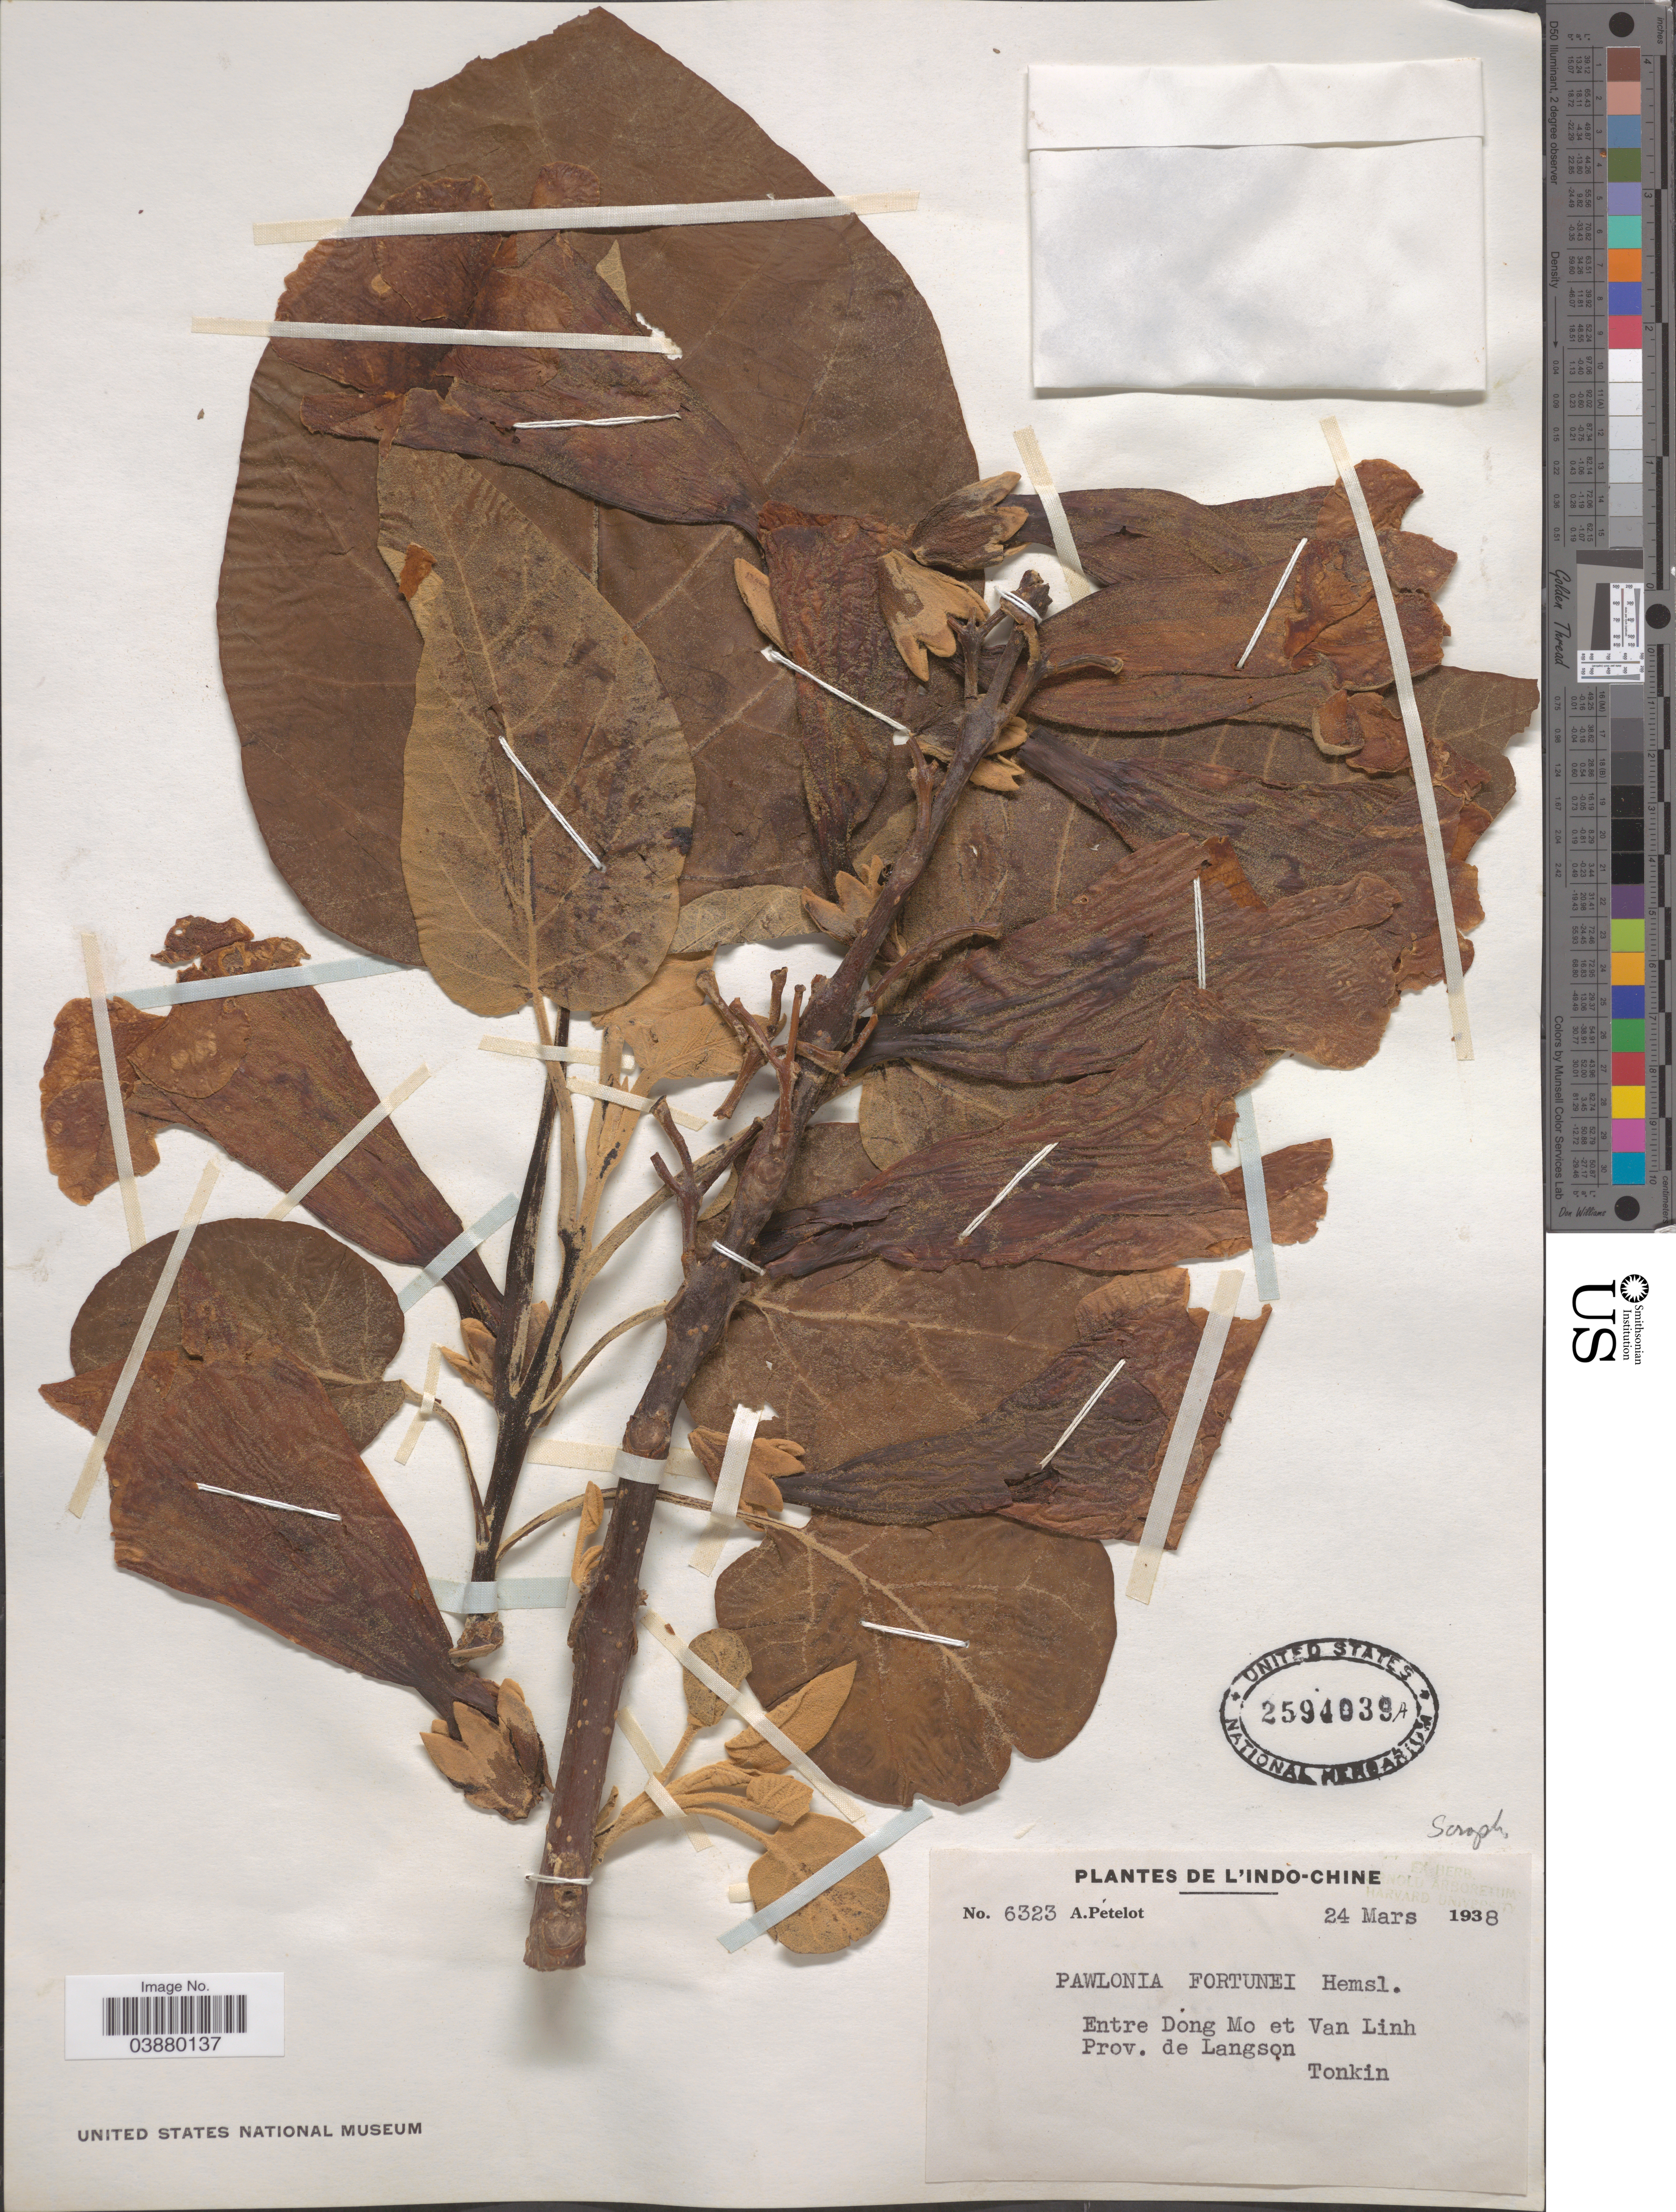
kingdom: Plantae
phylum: Tracheophyta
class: Magnoliopsida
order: Lamiales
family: Paulowniaceae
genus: Paulownia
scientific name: Paulownia fortunei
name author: (Seem.) Hemsl.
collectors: A. Petelot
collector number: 6323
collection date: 1938-03-24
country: Vietnam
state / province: Lang Son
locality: Entre Dong Mo et Van Linh. Prov. de Langson, Tonkin.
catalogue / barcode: US 2594039A